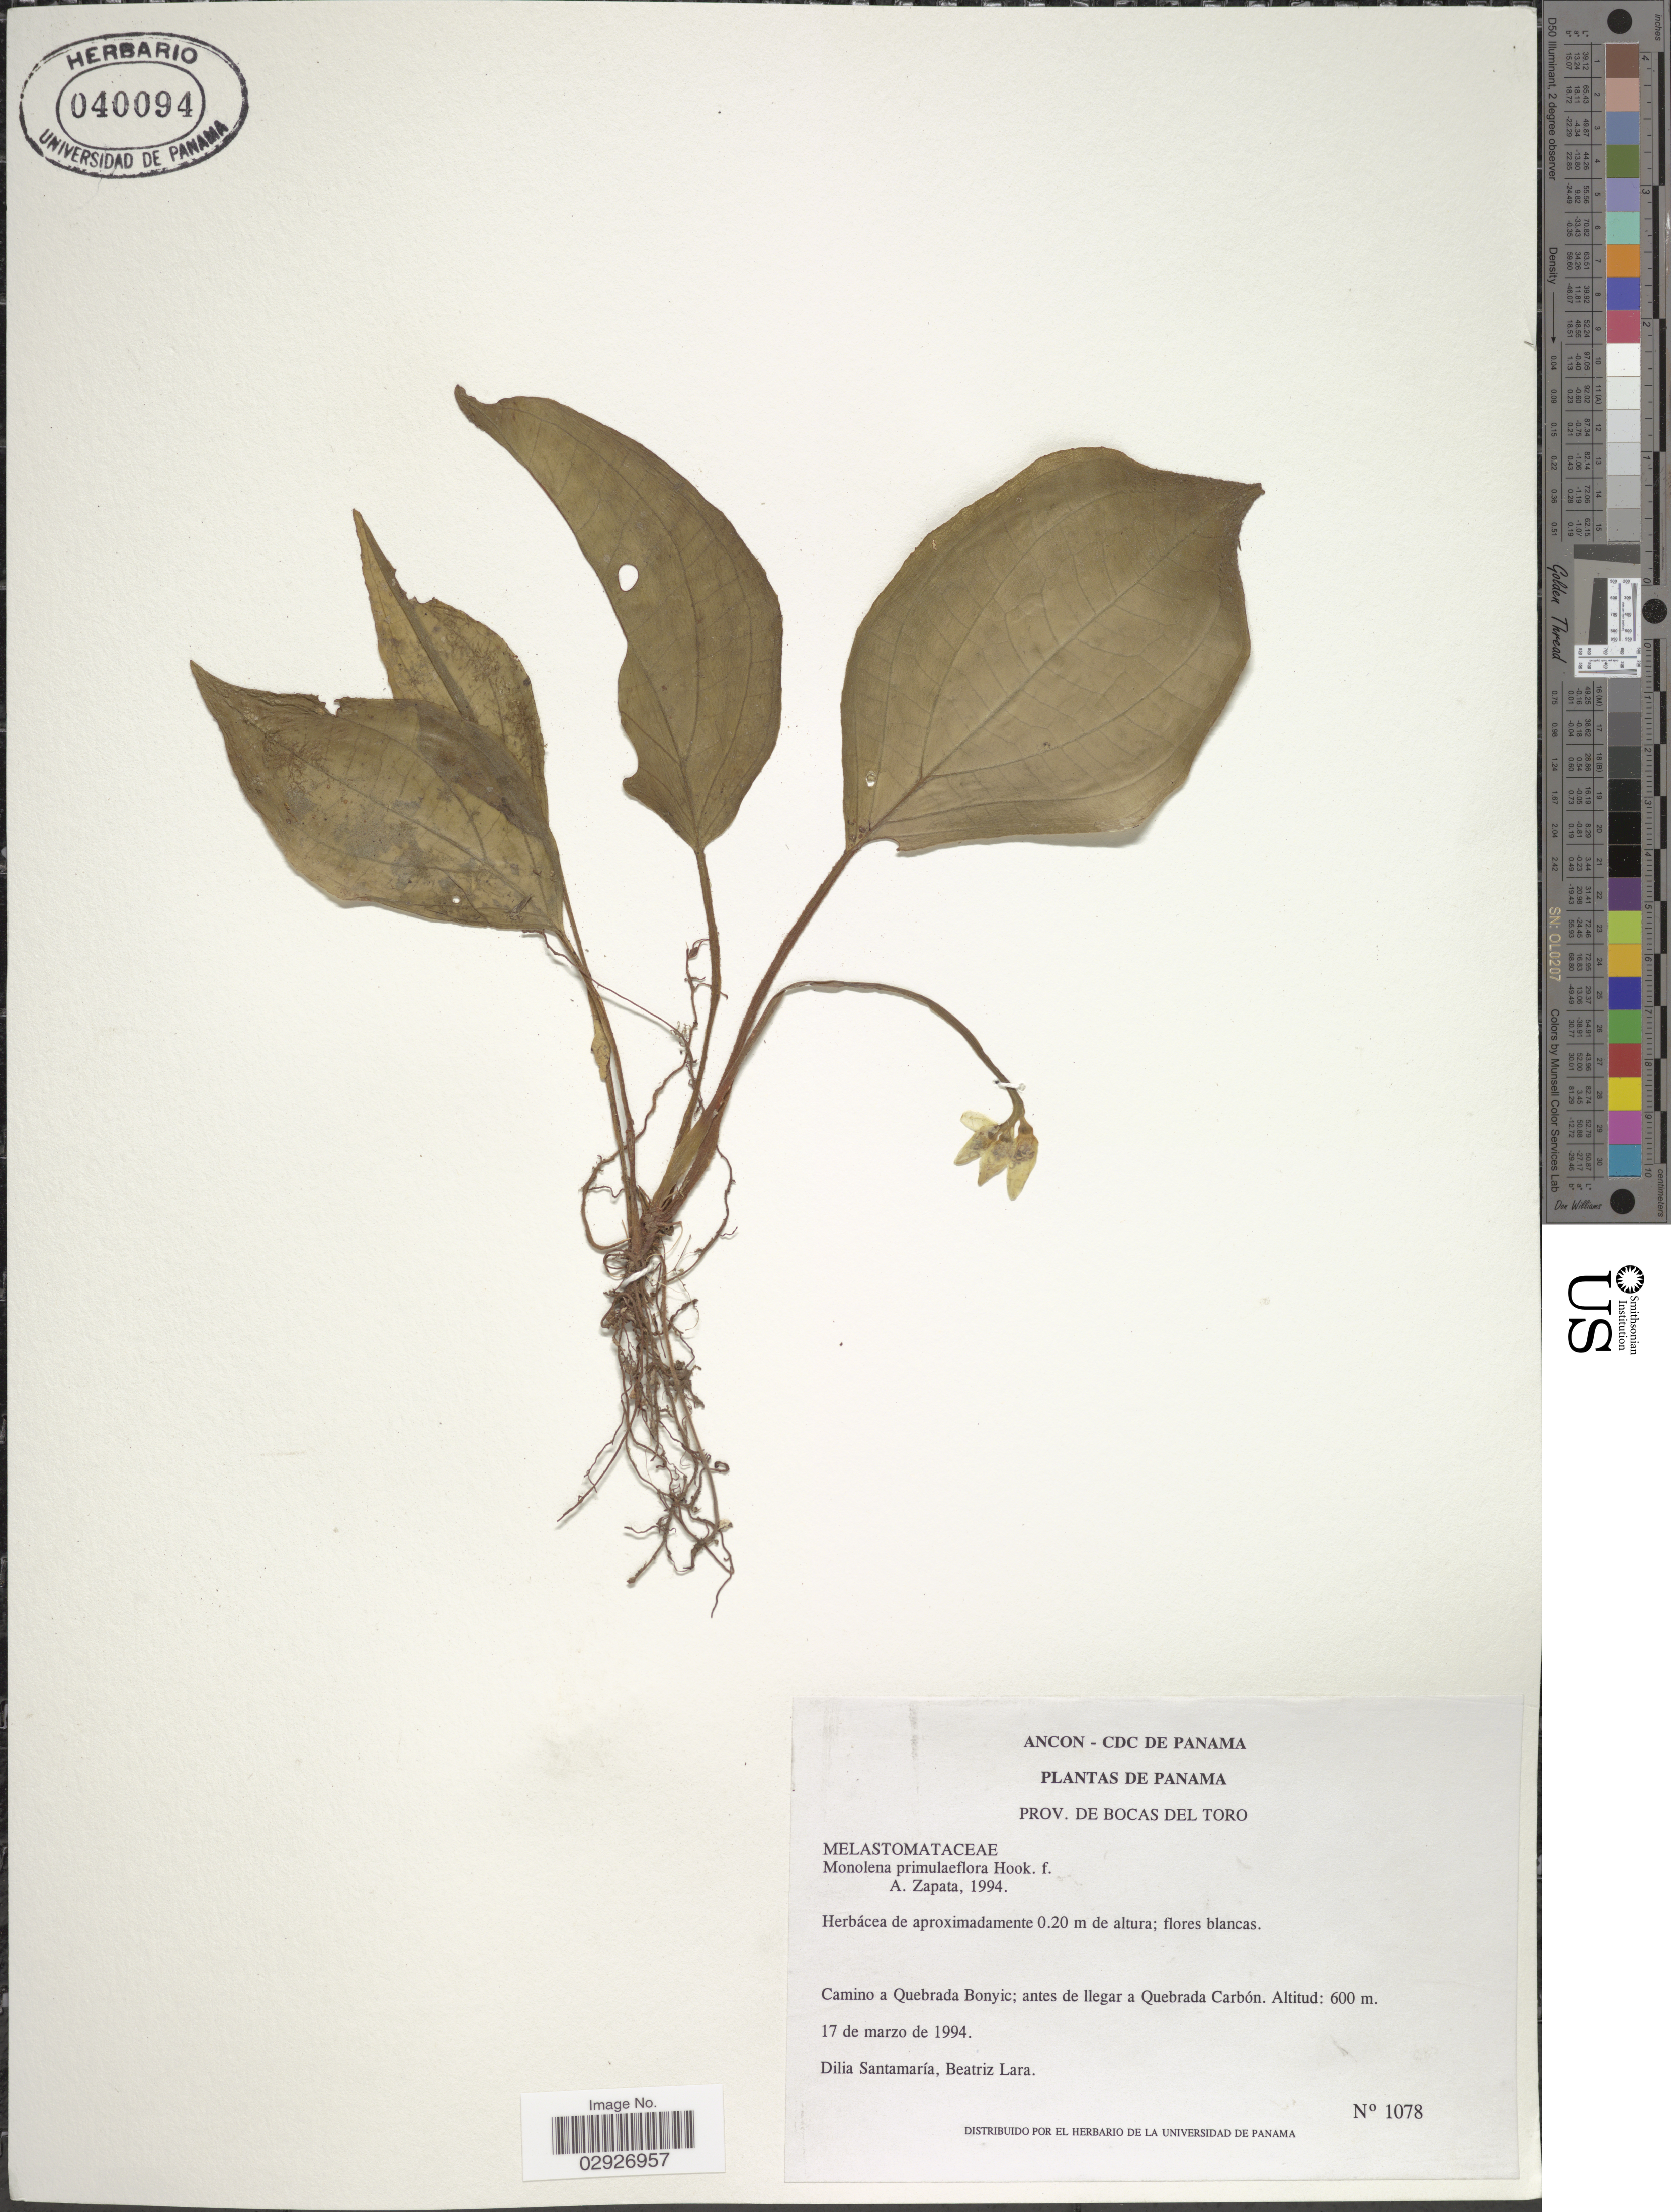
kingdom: Plantae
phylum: Tracheophyta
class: Magnoliopsida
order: Myrtales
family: Melastomataceae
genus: Monolena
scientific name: Monolena primulaeflora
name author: Hook. f.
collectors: D. Santamaria & B. Lara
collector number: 1078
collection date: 1994-03-17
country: Panama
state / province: Bocas del Toro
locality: Prov. de Bocas del Toro. Camino a Quebrada Bonyic; antes de llegar a Quebrada Carbón.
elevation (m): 600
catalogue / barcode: US 40094